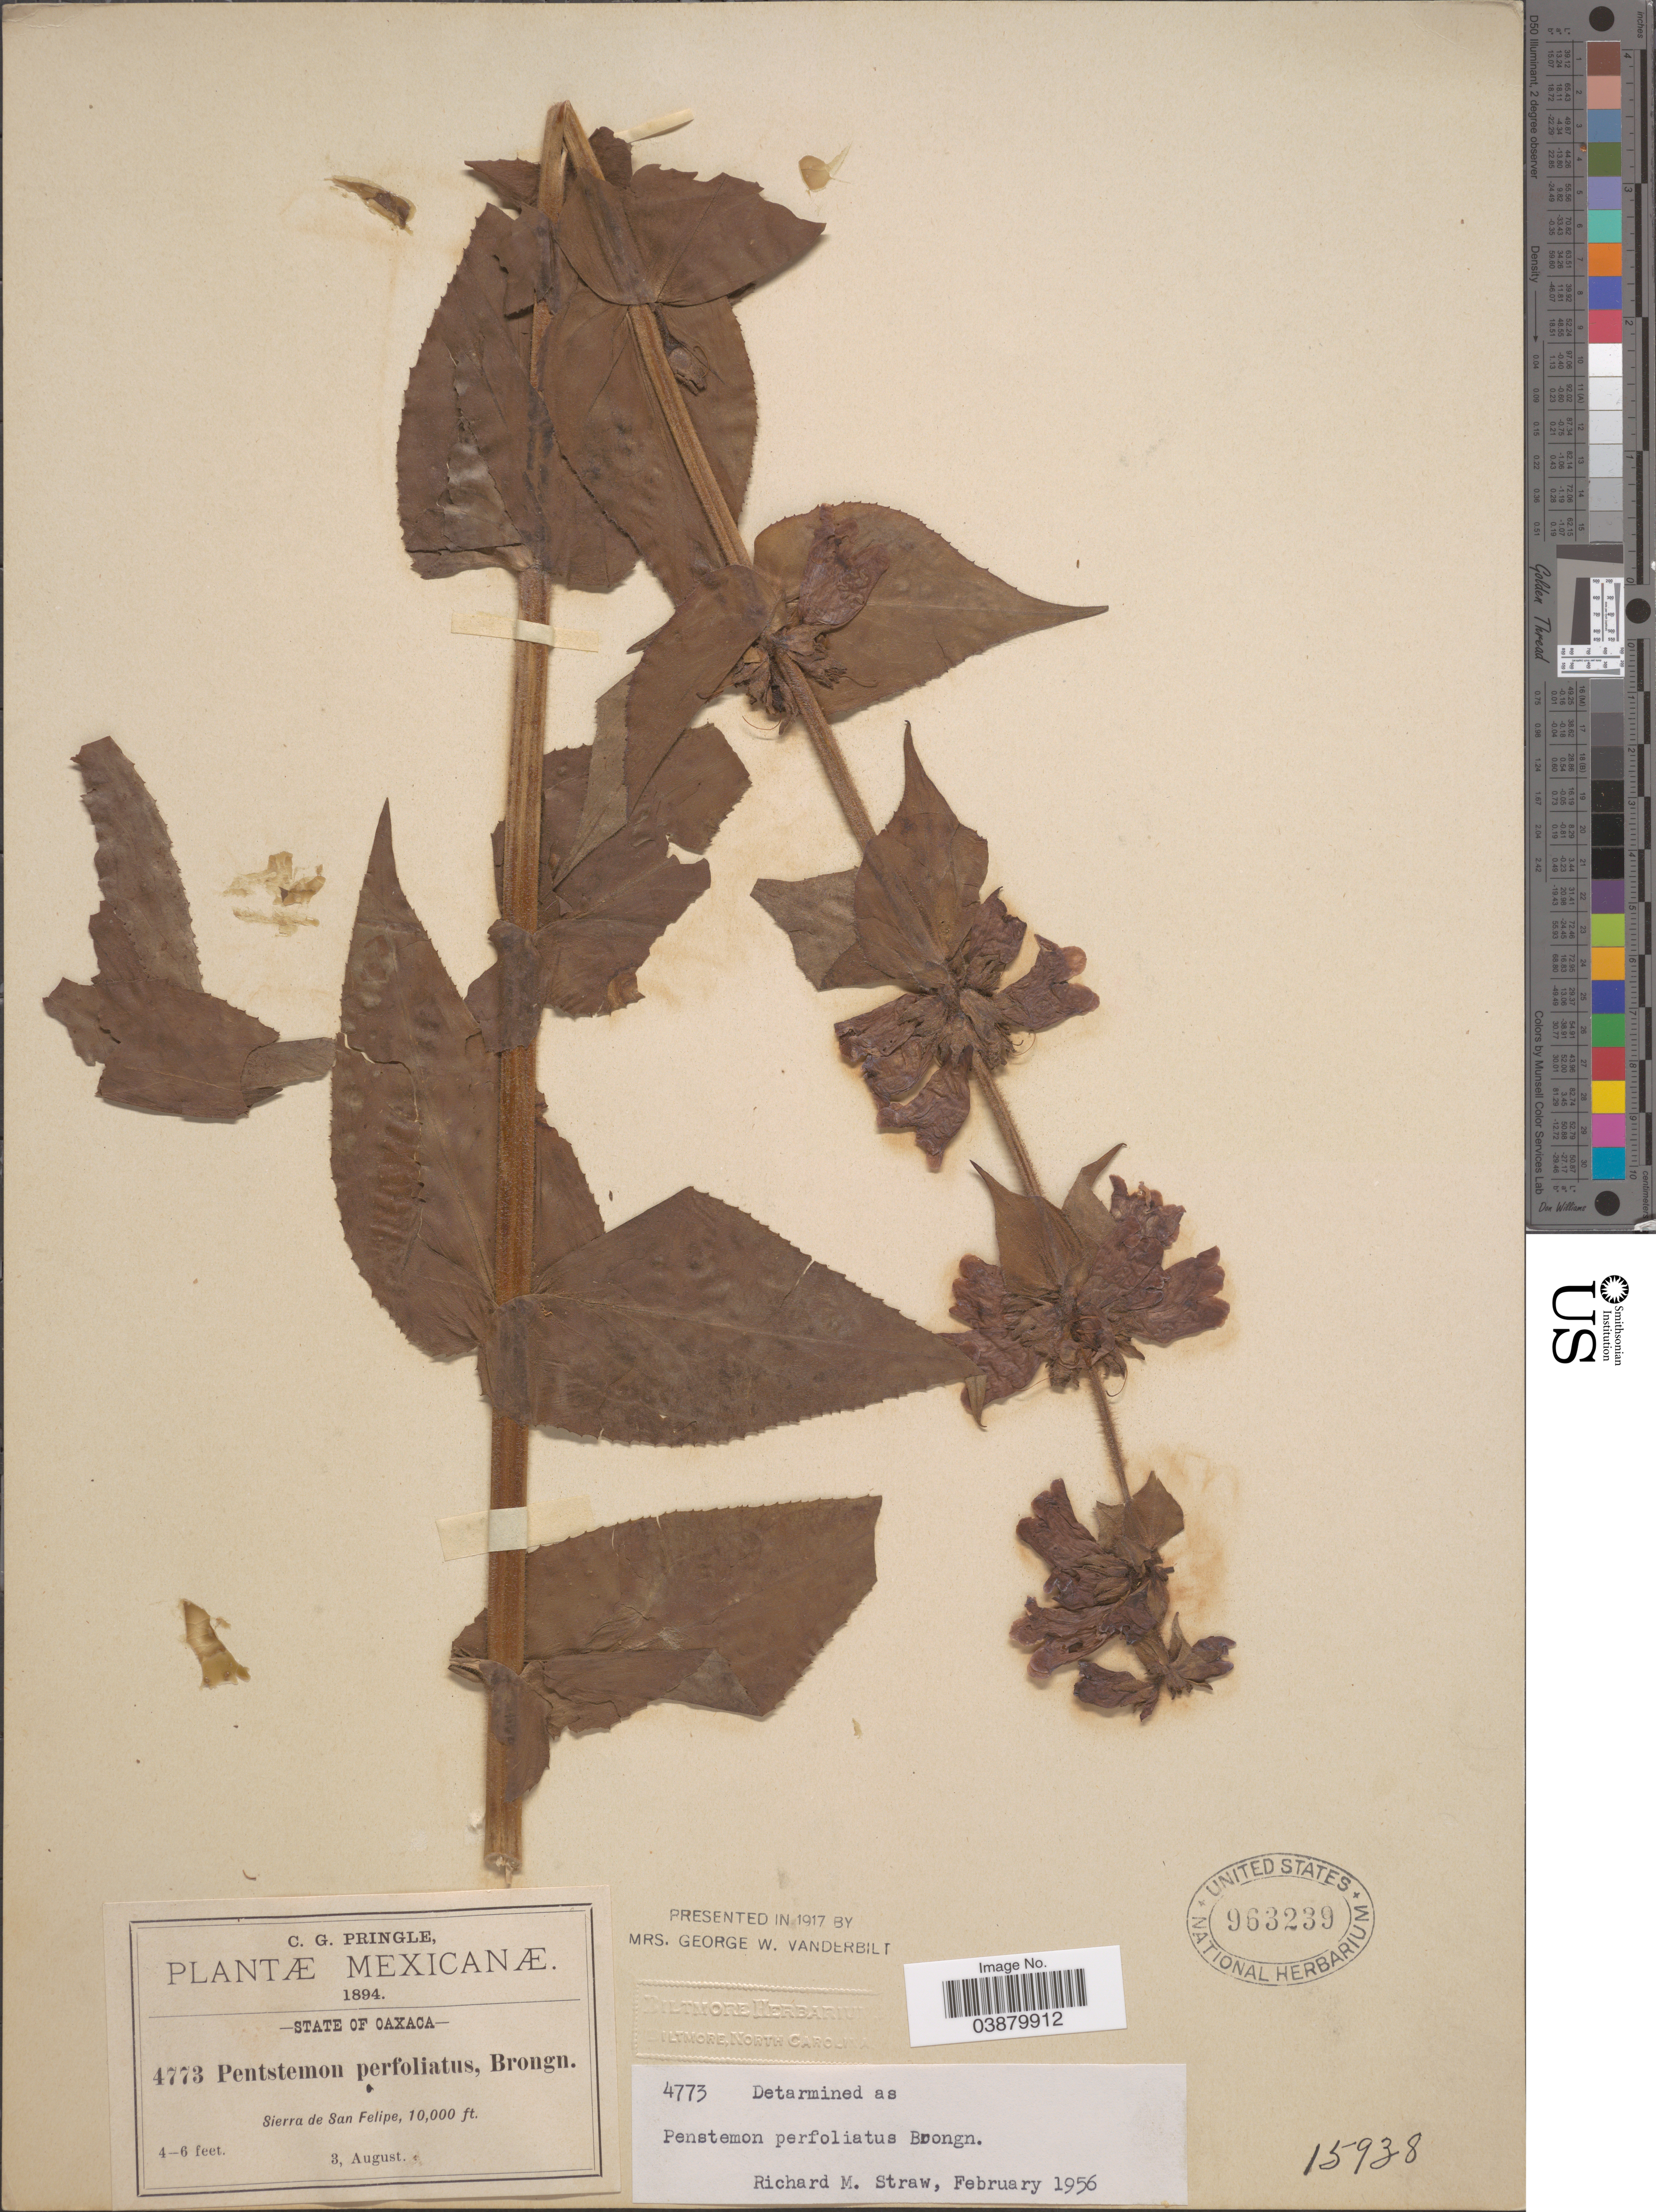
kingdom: Plantae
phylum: Tracheophyta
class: Magnoliopsida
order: Lamiales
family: Plantaginaceae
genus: Penstemon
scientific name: Penstemon perfoliatus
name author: Brongn.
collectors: C. G. Pringle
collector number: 4773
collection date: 1894-08-03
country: Mexico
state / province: Oaxaca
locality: Sierra de San Felipe.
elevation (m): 3048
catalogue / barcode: US 963239